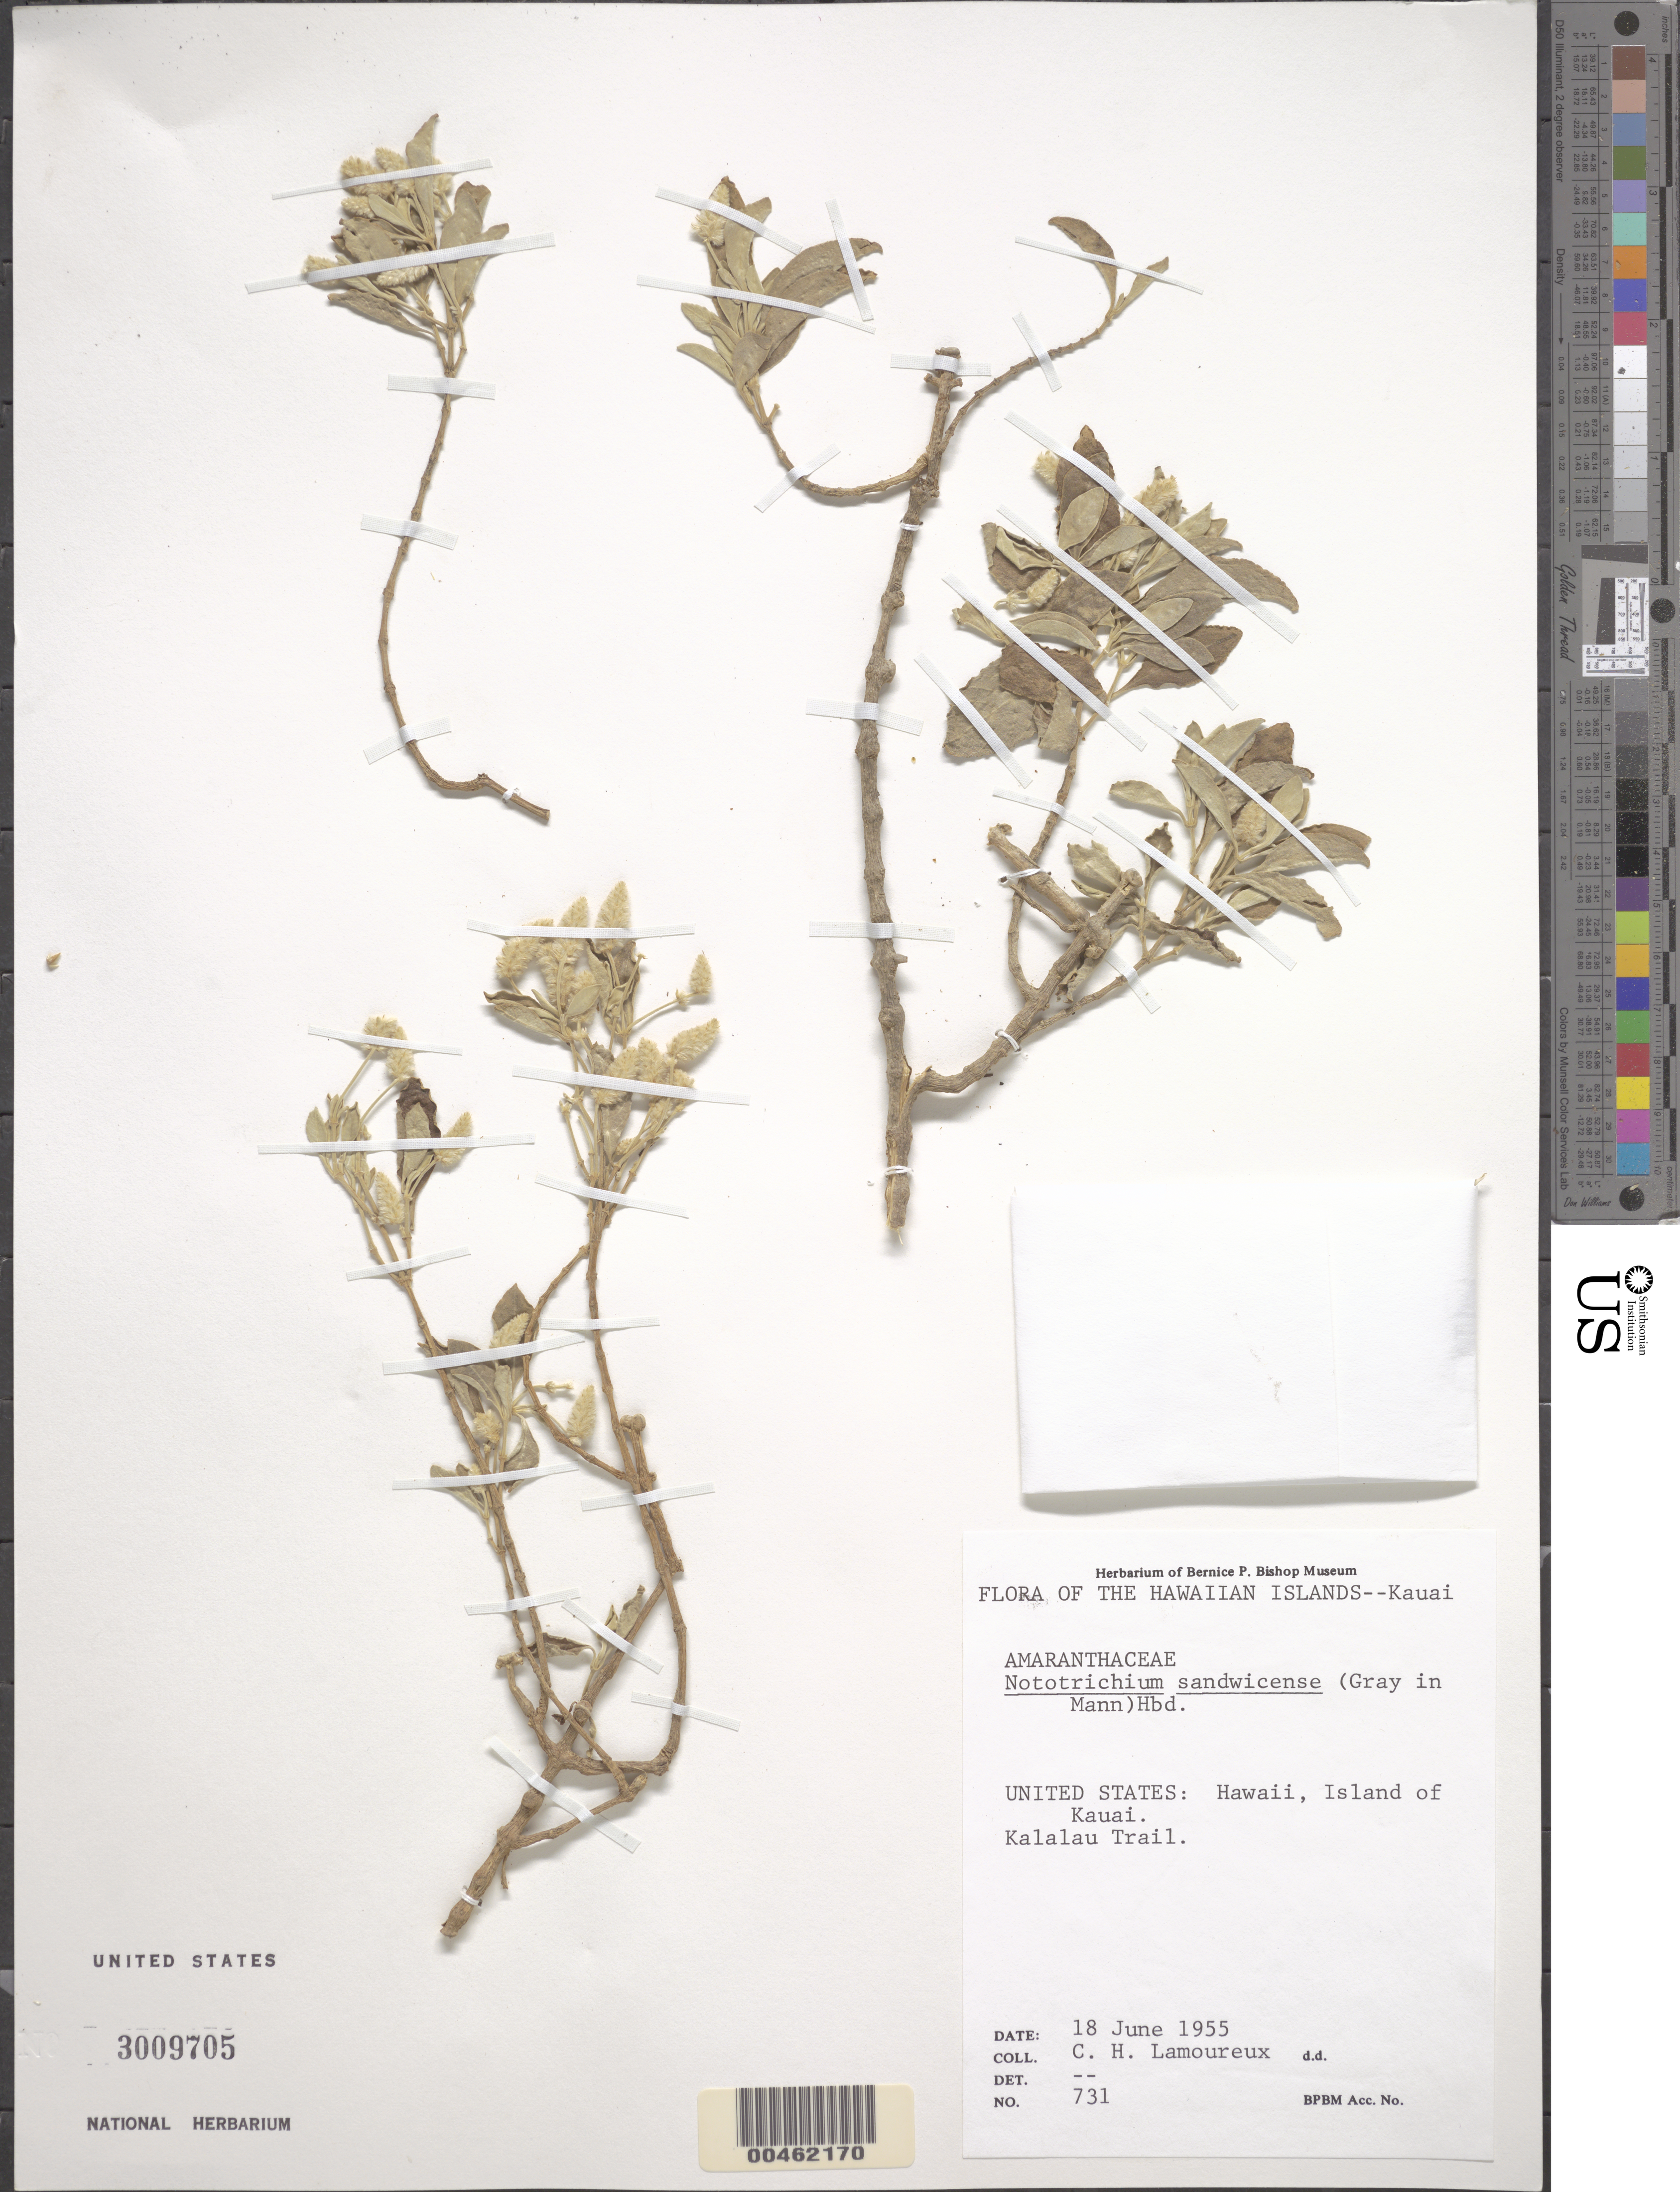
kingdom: Plantae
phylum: Tracheophyta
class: Magnoliopsida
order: Caryophyllales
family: Amaranthaceae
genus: Achyranthes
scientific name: Achyranthes sandwicensis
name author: (A. Gray) Di Vincenzo et al.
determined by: Wagner, W. L., (BOT), Smithsonian Institution - National Museum of Natural History (UNITED STATES)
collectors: C. H. Lamoureux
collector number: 731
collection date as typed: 18 Jun 1955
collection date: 1955-06-18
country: United States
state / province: Hawaii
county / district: Kauai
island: Kaua'i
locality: Kalalau Trail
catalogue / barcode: US 3009705